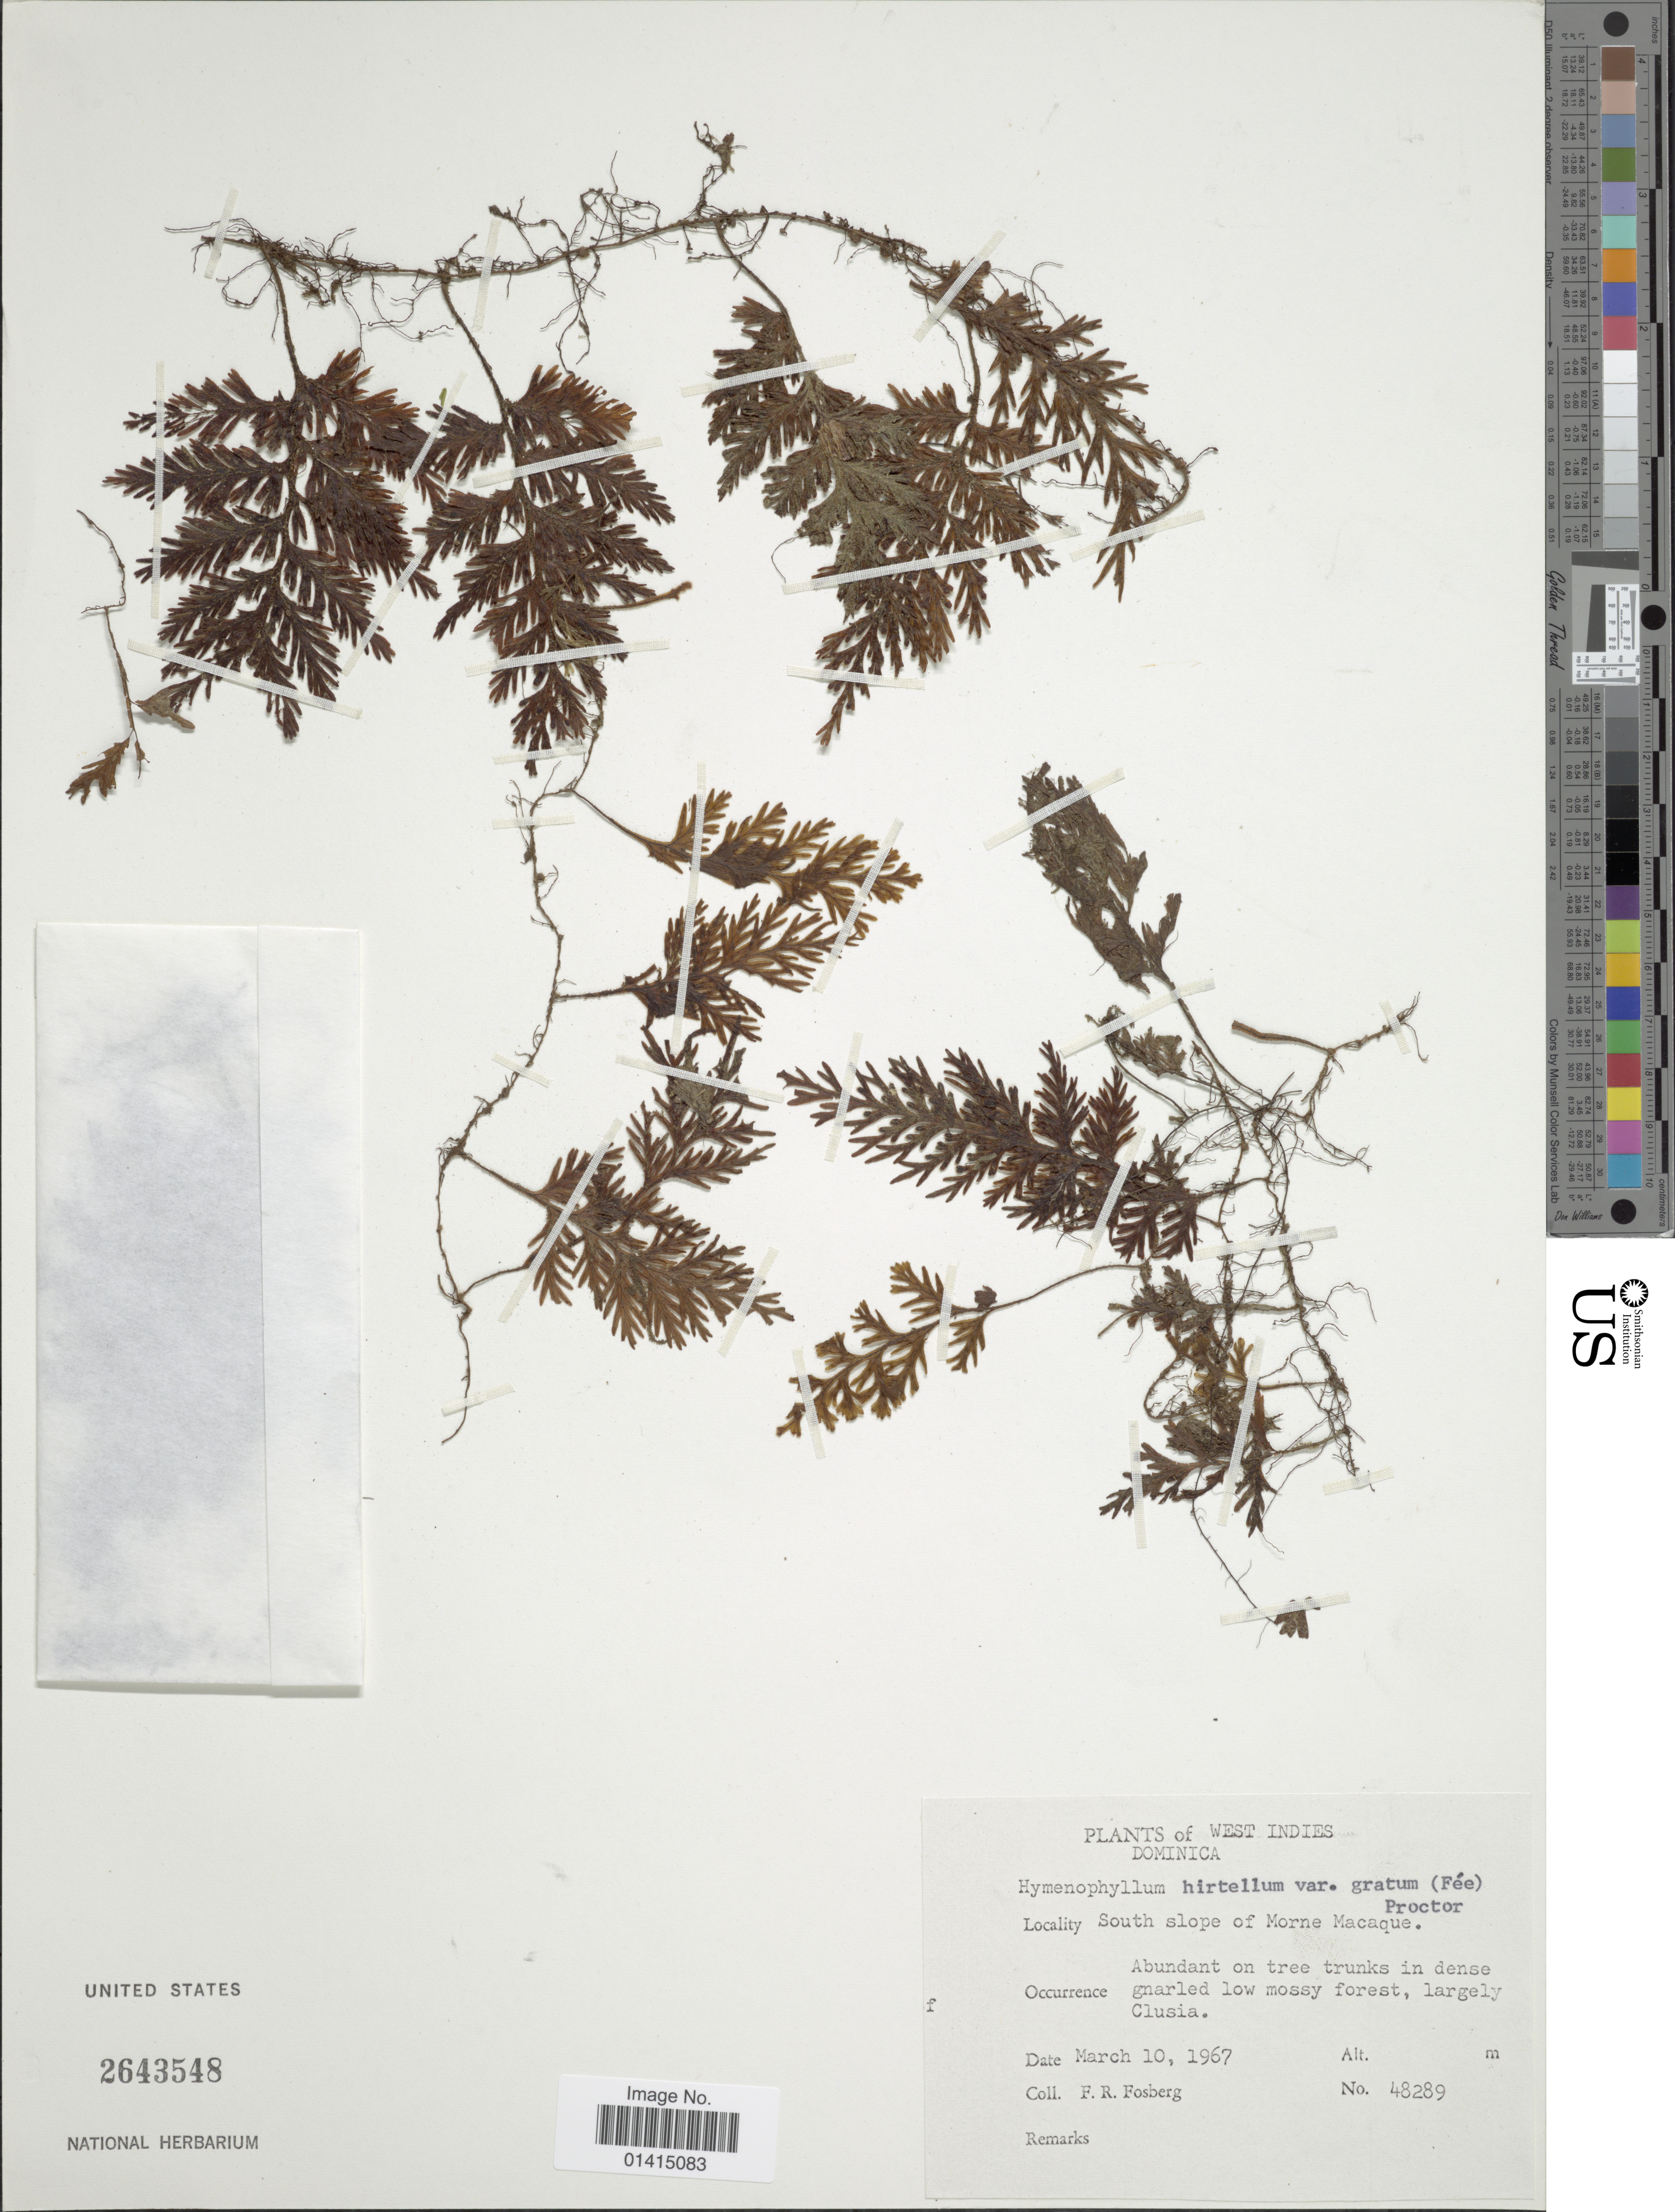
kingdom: Plantae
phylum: Tracheophyta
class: Polypodiopsida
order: Hymenophyllales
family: Hymenophyllaceae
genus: Hymenophyllum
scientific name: Hymenophyllum hirtellum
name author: Sw. in Schrad.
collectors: F. R. Fosberg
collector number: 48289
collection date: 1967-03-10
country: Dominica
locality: West Indies, Dominica, South slope of Morne Macaque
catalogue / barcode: US 2643548